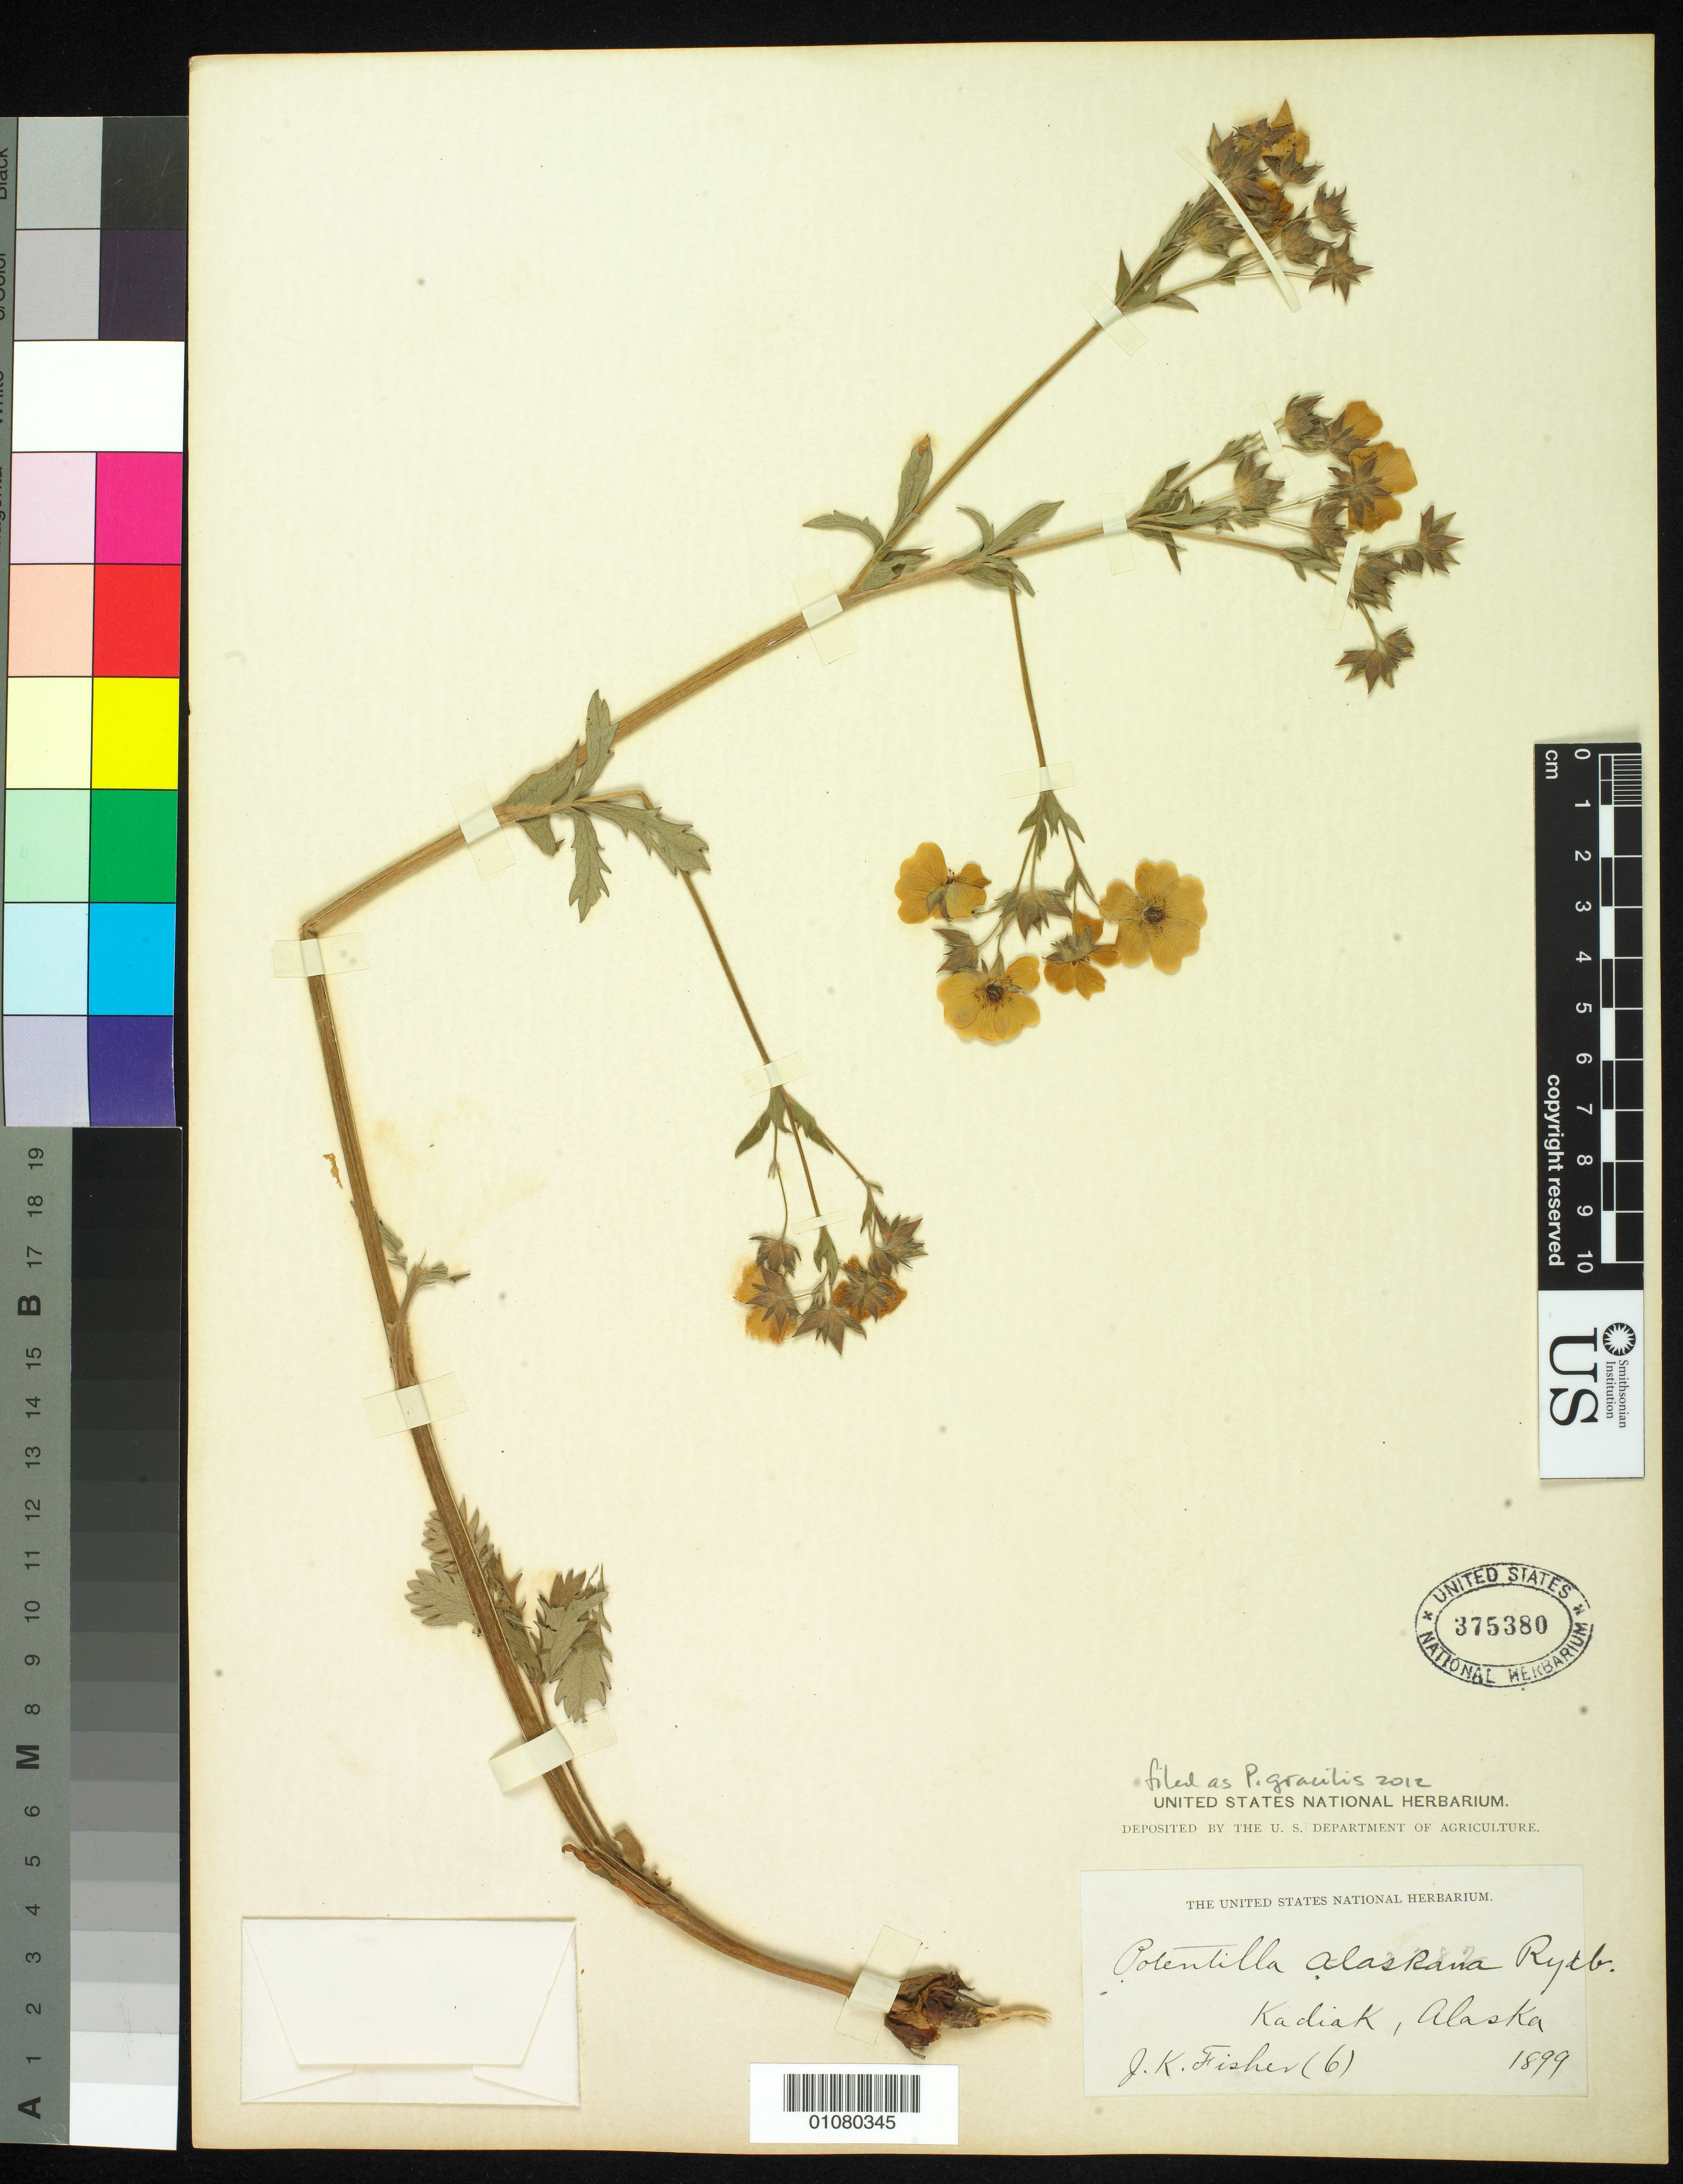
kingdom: Plantae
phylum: Tracheophyta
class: Magnoliopsida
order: Rosales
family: Rosaceae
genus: Potentilla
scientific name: Potentilla alaskana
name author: Rydb.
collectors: W. J. Fisher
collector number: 6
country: United States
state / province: Alaska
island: Kodiak I.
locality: Kodiak (Kadiak, Kadyak)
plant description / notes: My interpretation is that the field book notes were written by W.J. Fisher because it is his field book and the note in the front appears to be first person. However, the specimens were given to T.H. Kearney who, I believe, made the labels and mistakenly reported Fisher's initials as J.K. There is no record of any collector named J.K. Fisher. So the record should say Fisher, W.J. for collector.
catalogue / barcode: US 375380